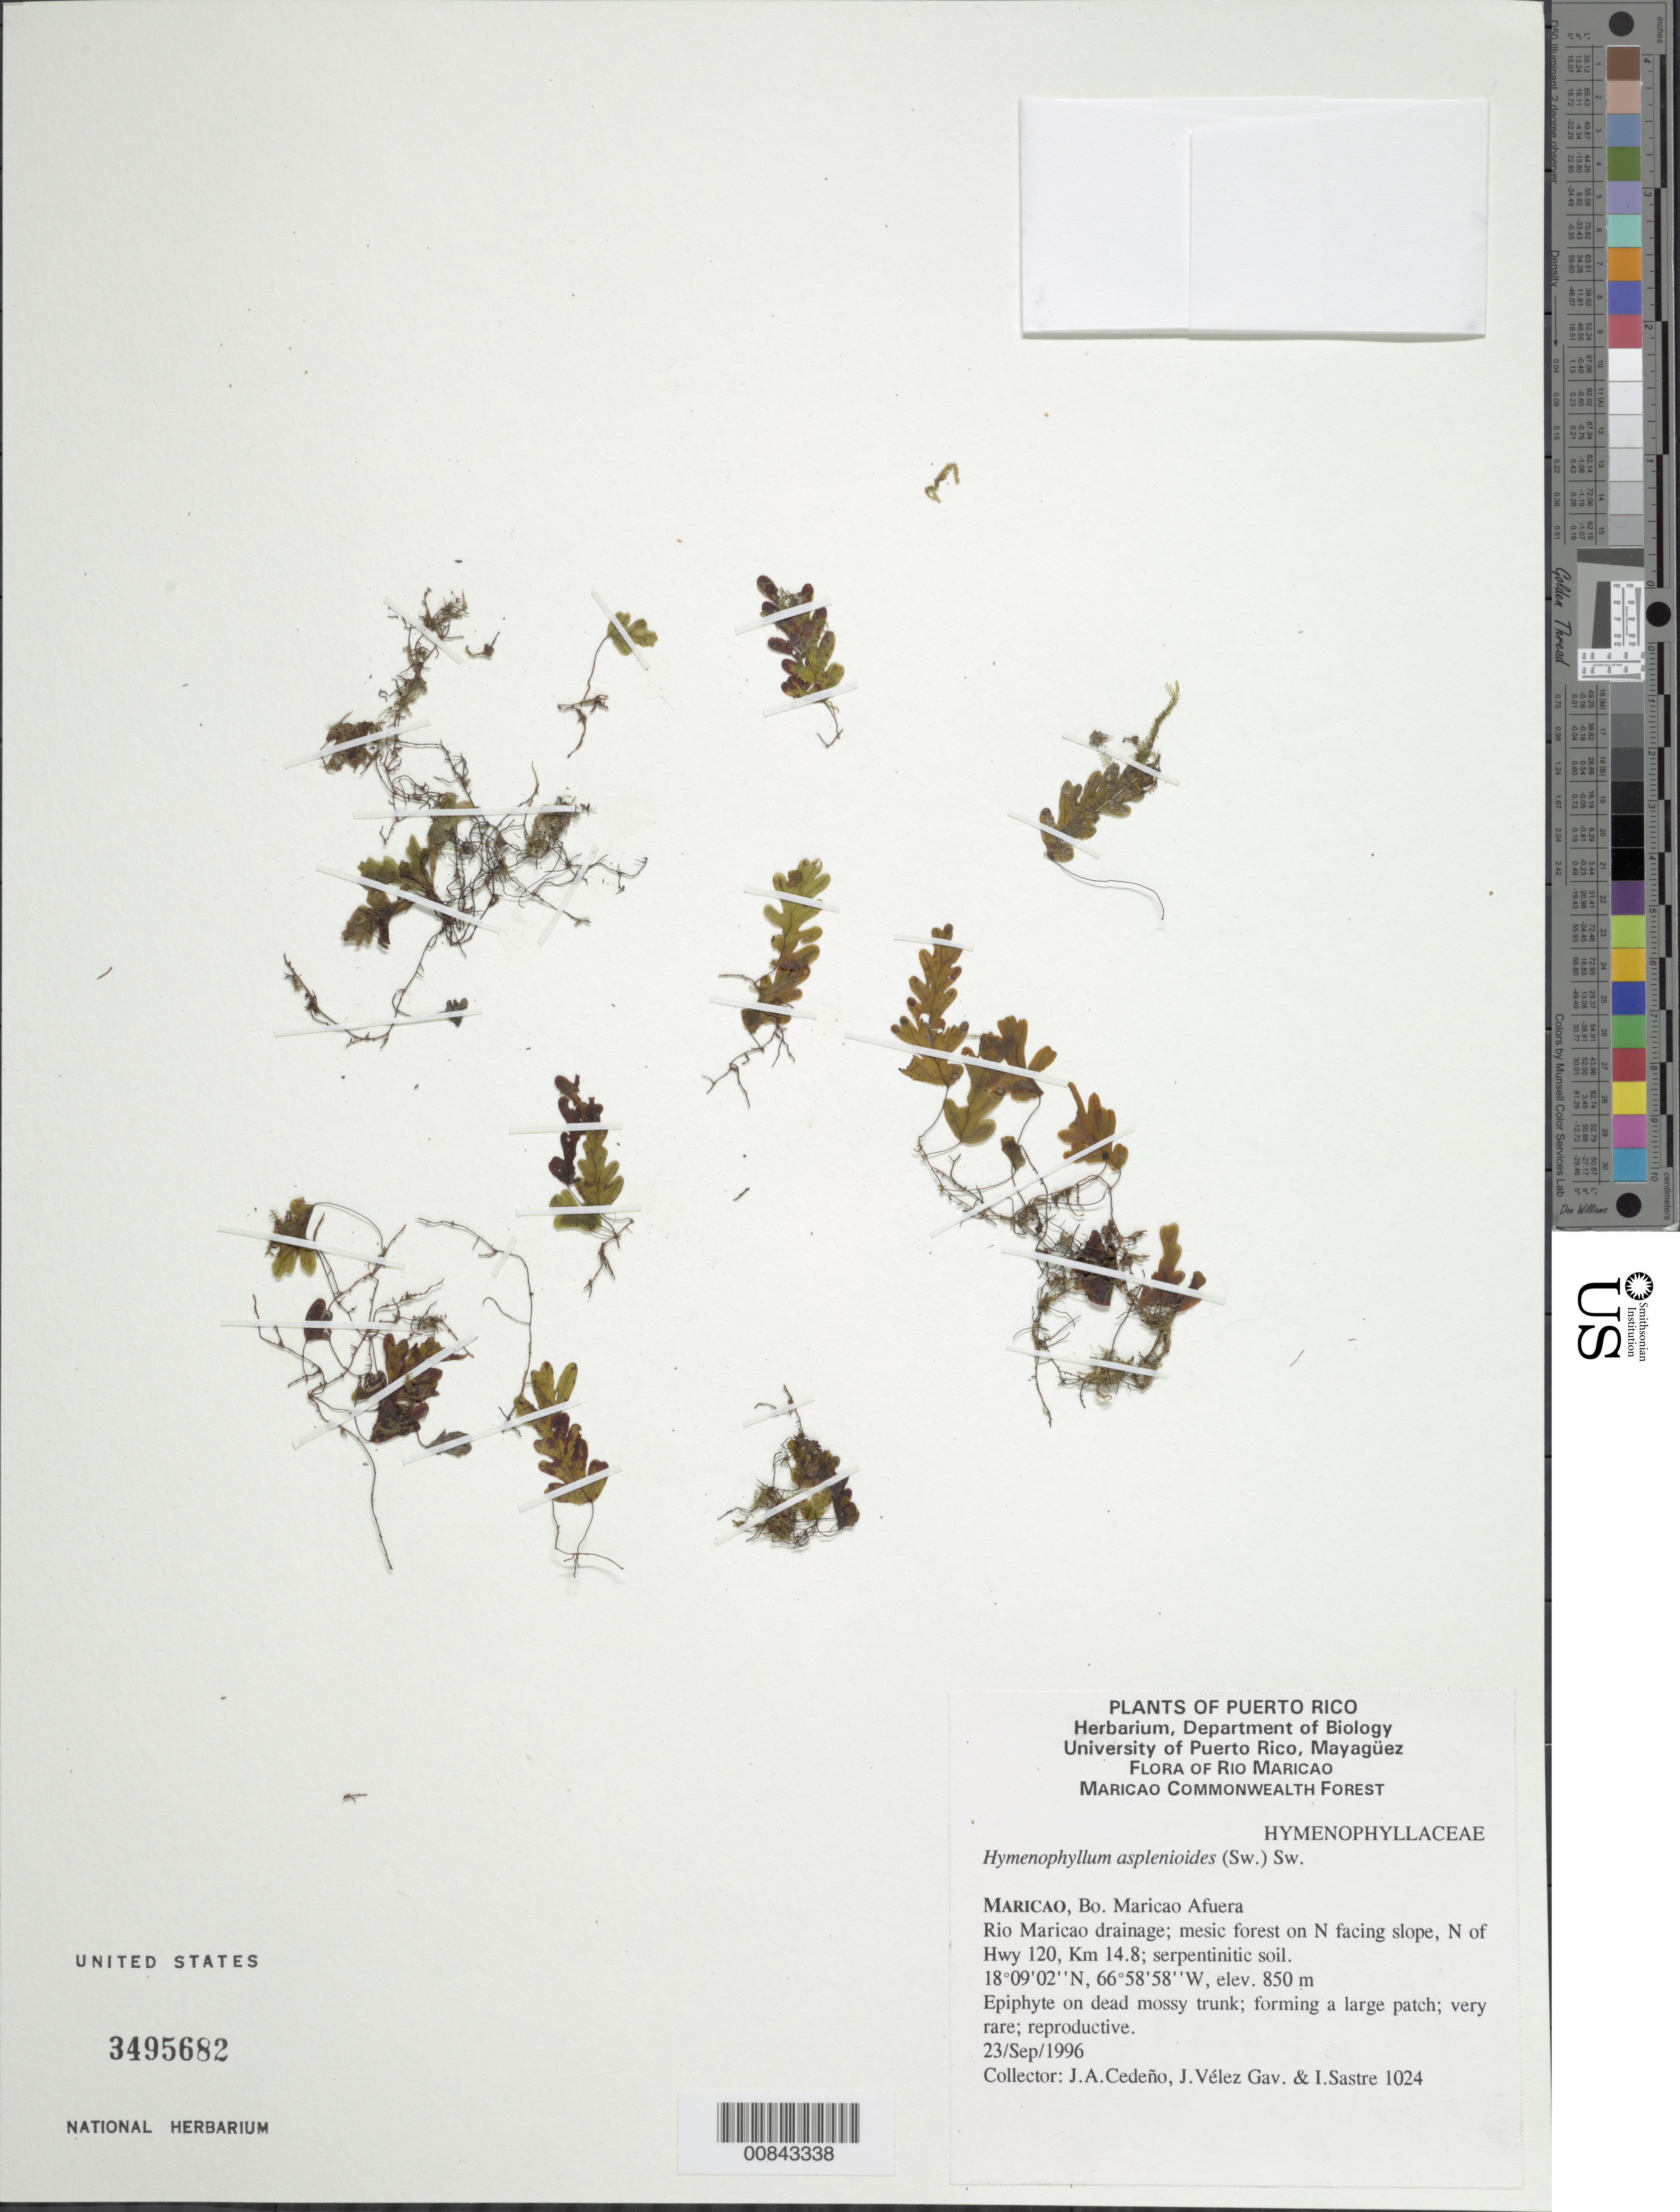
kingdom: Plantae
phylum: Tracheophyta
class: Polypodiopsida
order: Hymenophyllales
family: Hymenophyllaceae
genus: Hymenophyllum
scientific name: Hymenophyllum asplenioides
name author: (Sw.) Sw.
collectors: J. Cedeño, J. Vélez-Gavilán & I. Sastre-de Jesús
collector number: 1024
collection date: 1996-09-23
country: Puerto Rico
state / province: Maricao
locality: Bo. Maricao Afuera. Rio Maricao drainage; mesic forest on N facing slope, N of Hwy 120, Km 14.8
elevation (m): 850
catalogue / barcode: US 3495682